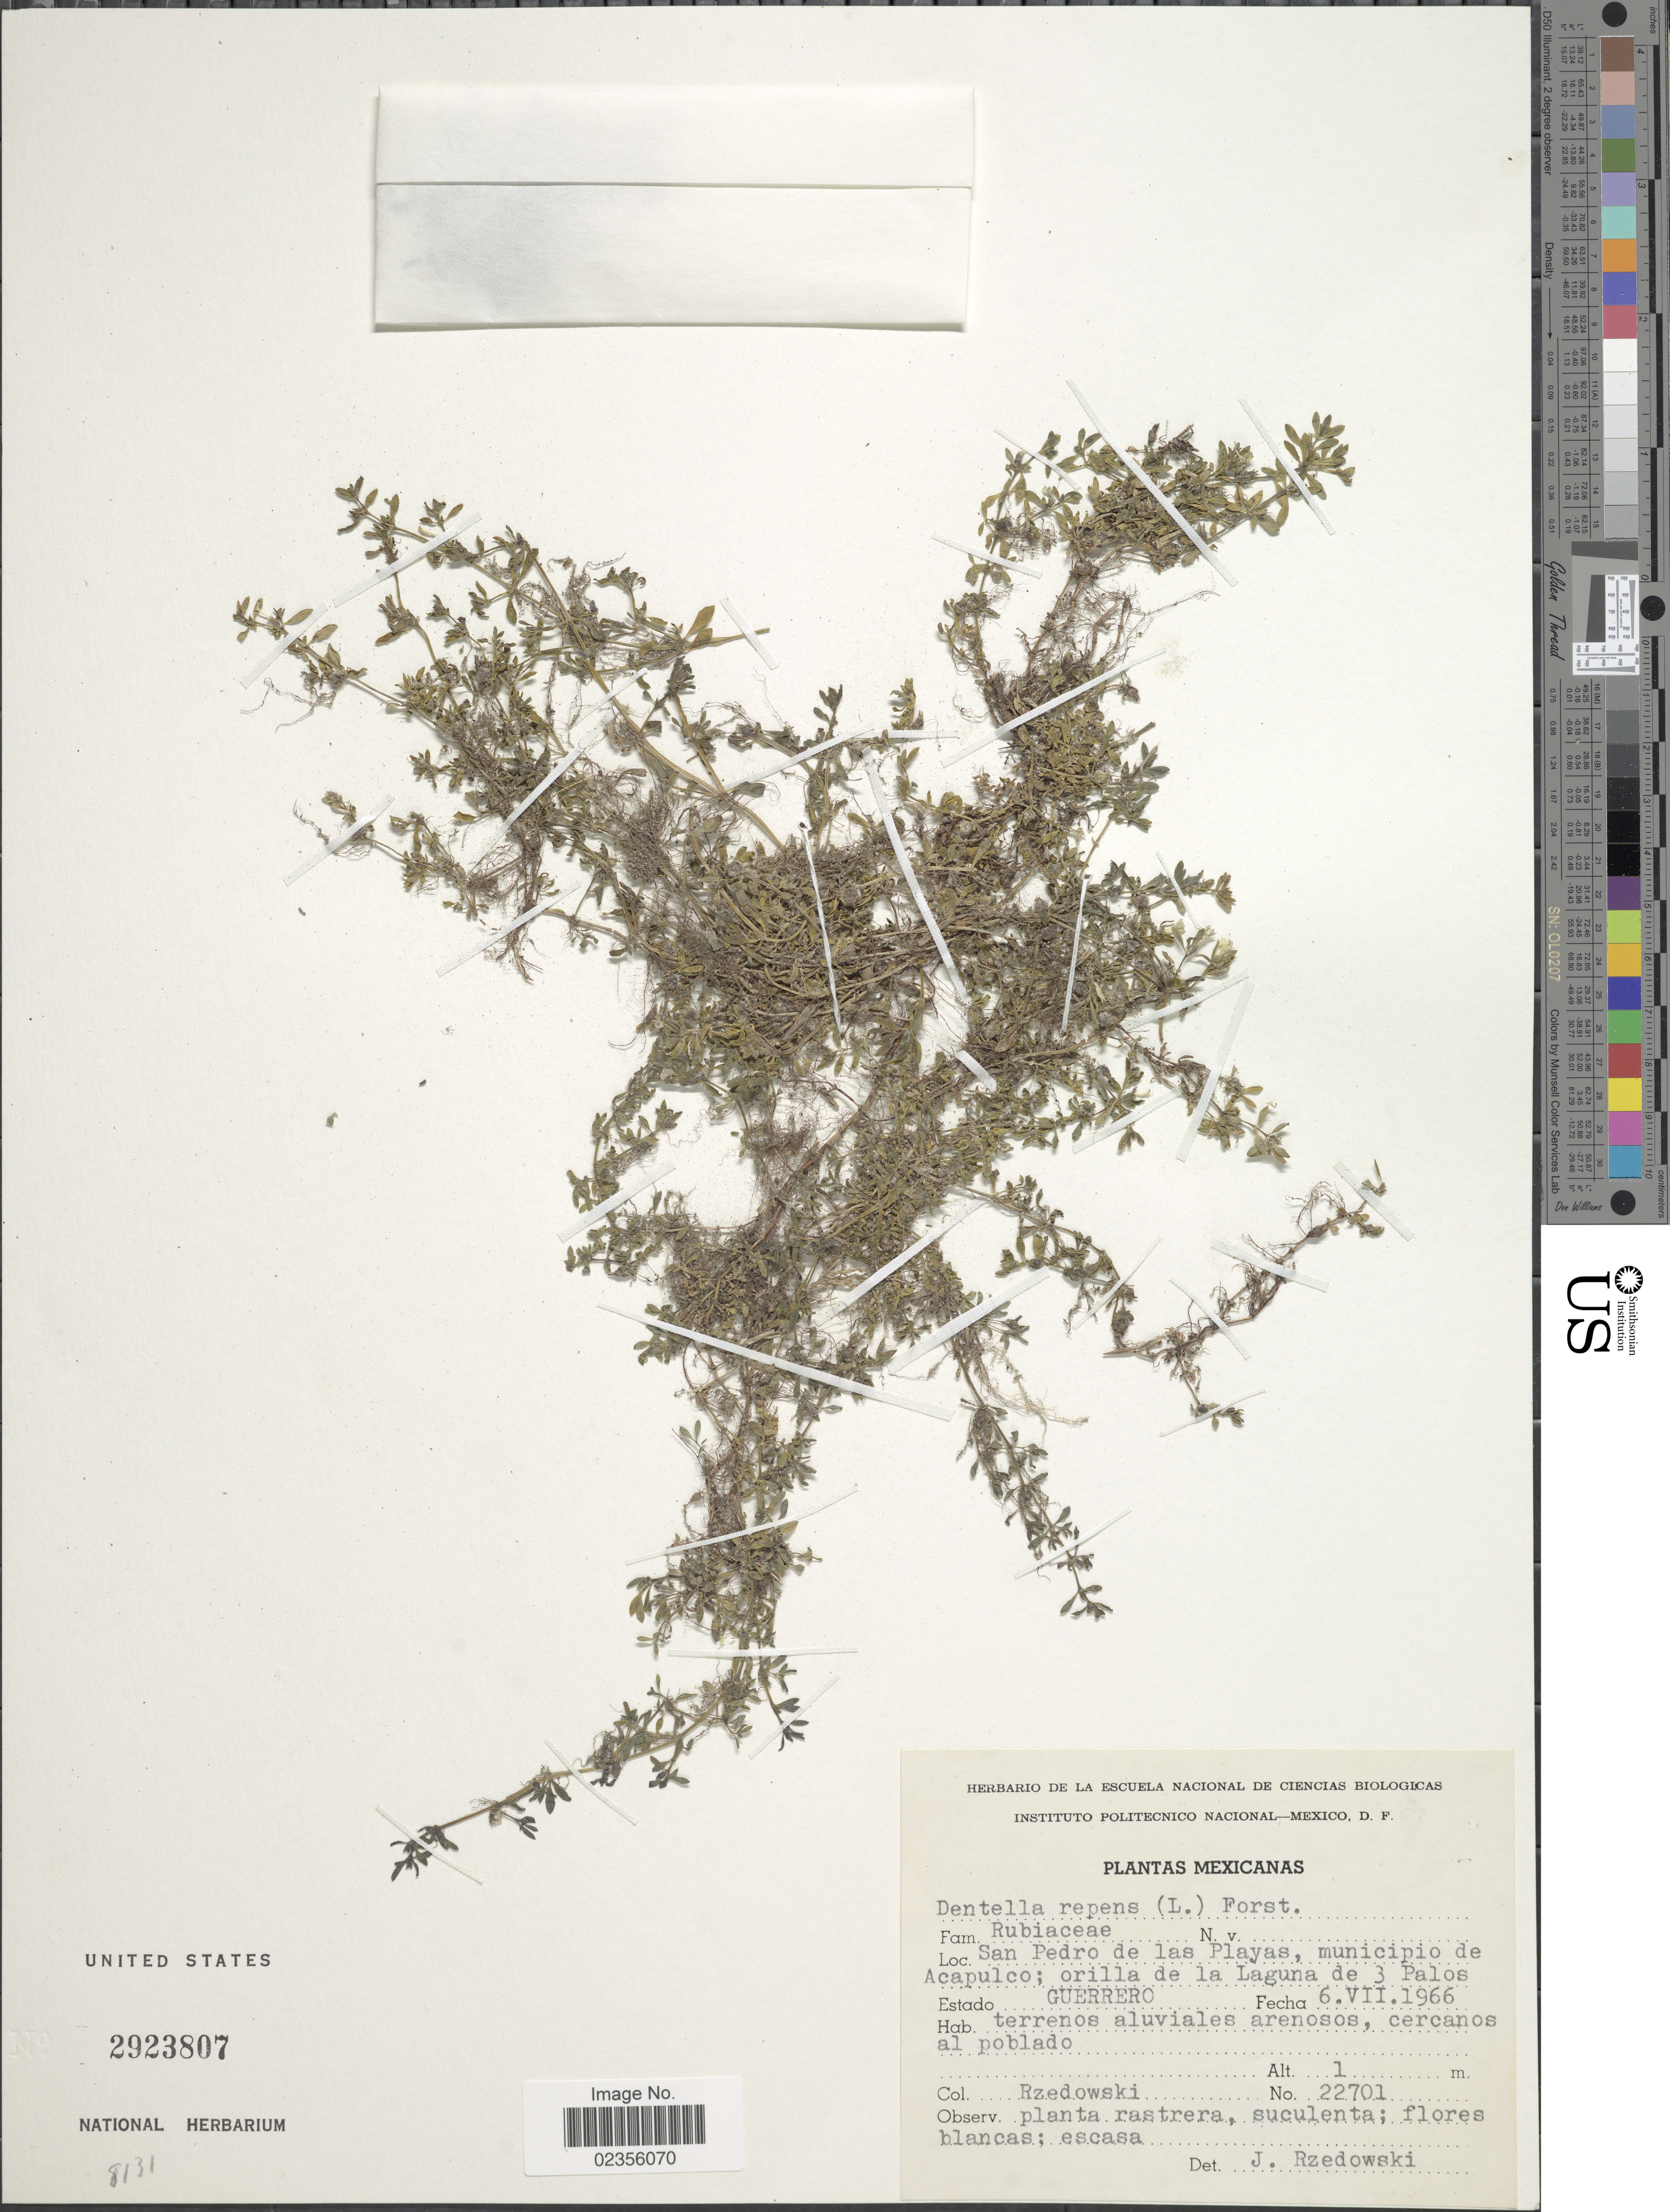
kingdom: Plantae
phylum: Tracheophyta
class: Magnoliopsida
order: Gentianales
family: Rubiaceae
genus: Dentella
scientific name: Dentella repens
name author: J.R. Forst. & G. Forst.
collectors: Rzedowski, --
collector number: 22701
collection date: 1966-07-06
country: Mexico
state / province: Guerrero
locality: San Pedro de las Playas, municipio de Acapulco; orilla de la Laguna de 3 Palos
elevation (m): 1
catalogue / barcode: US 2923807